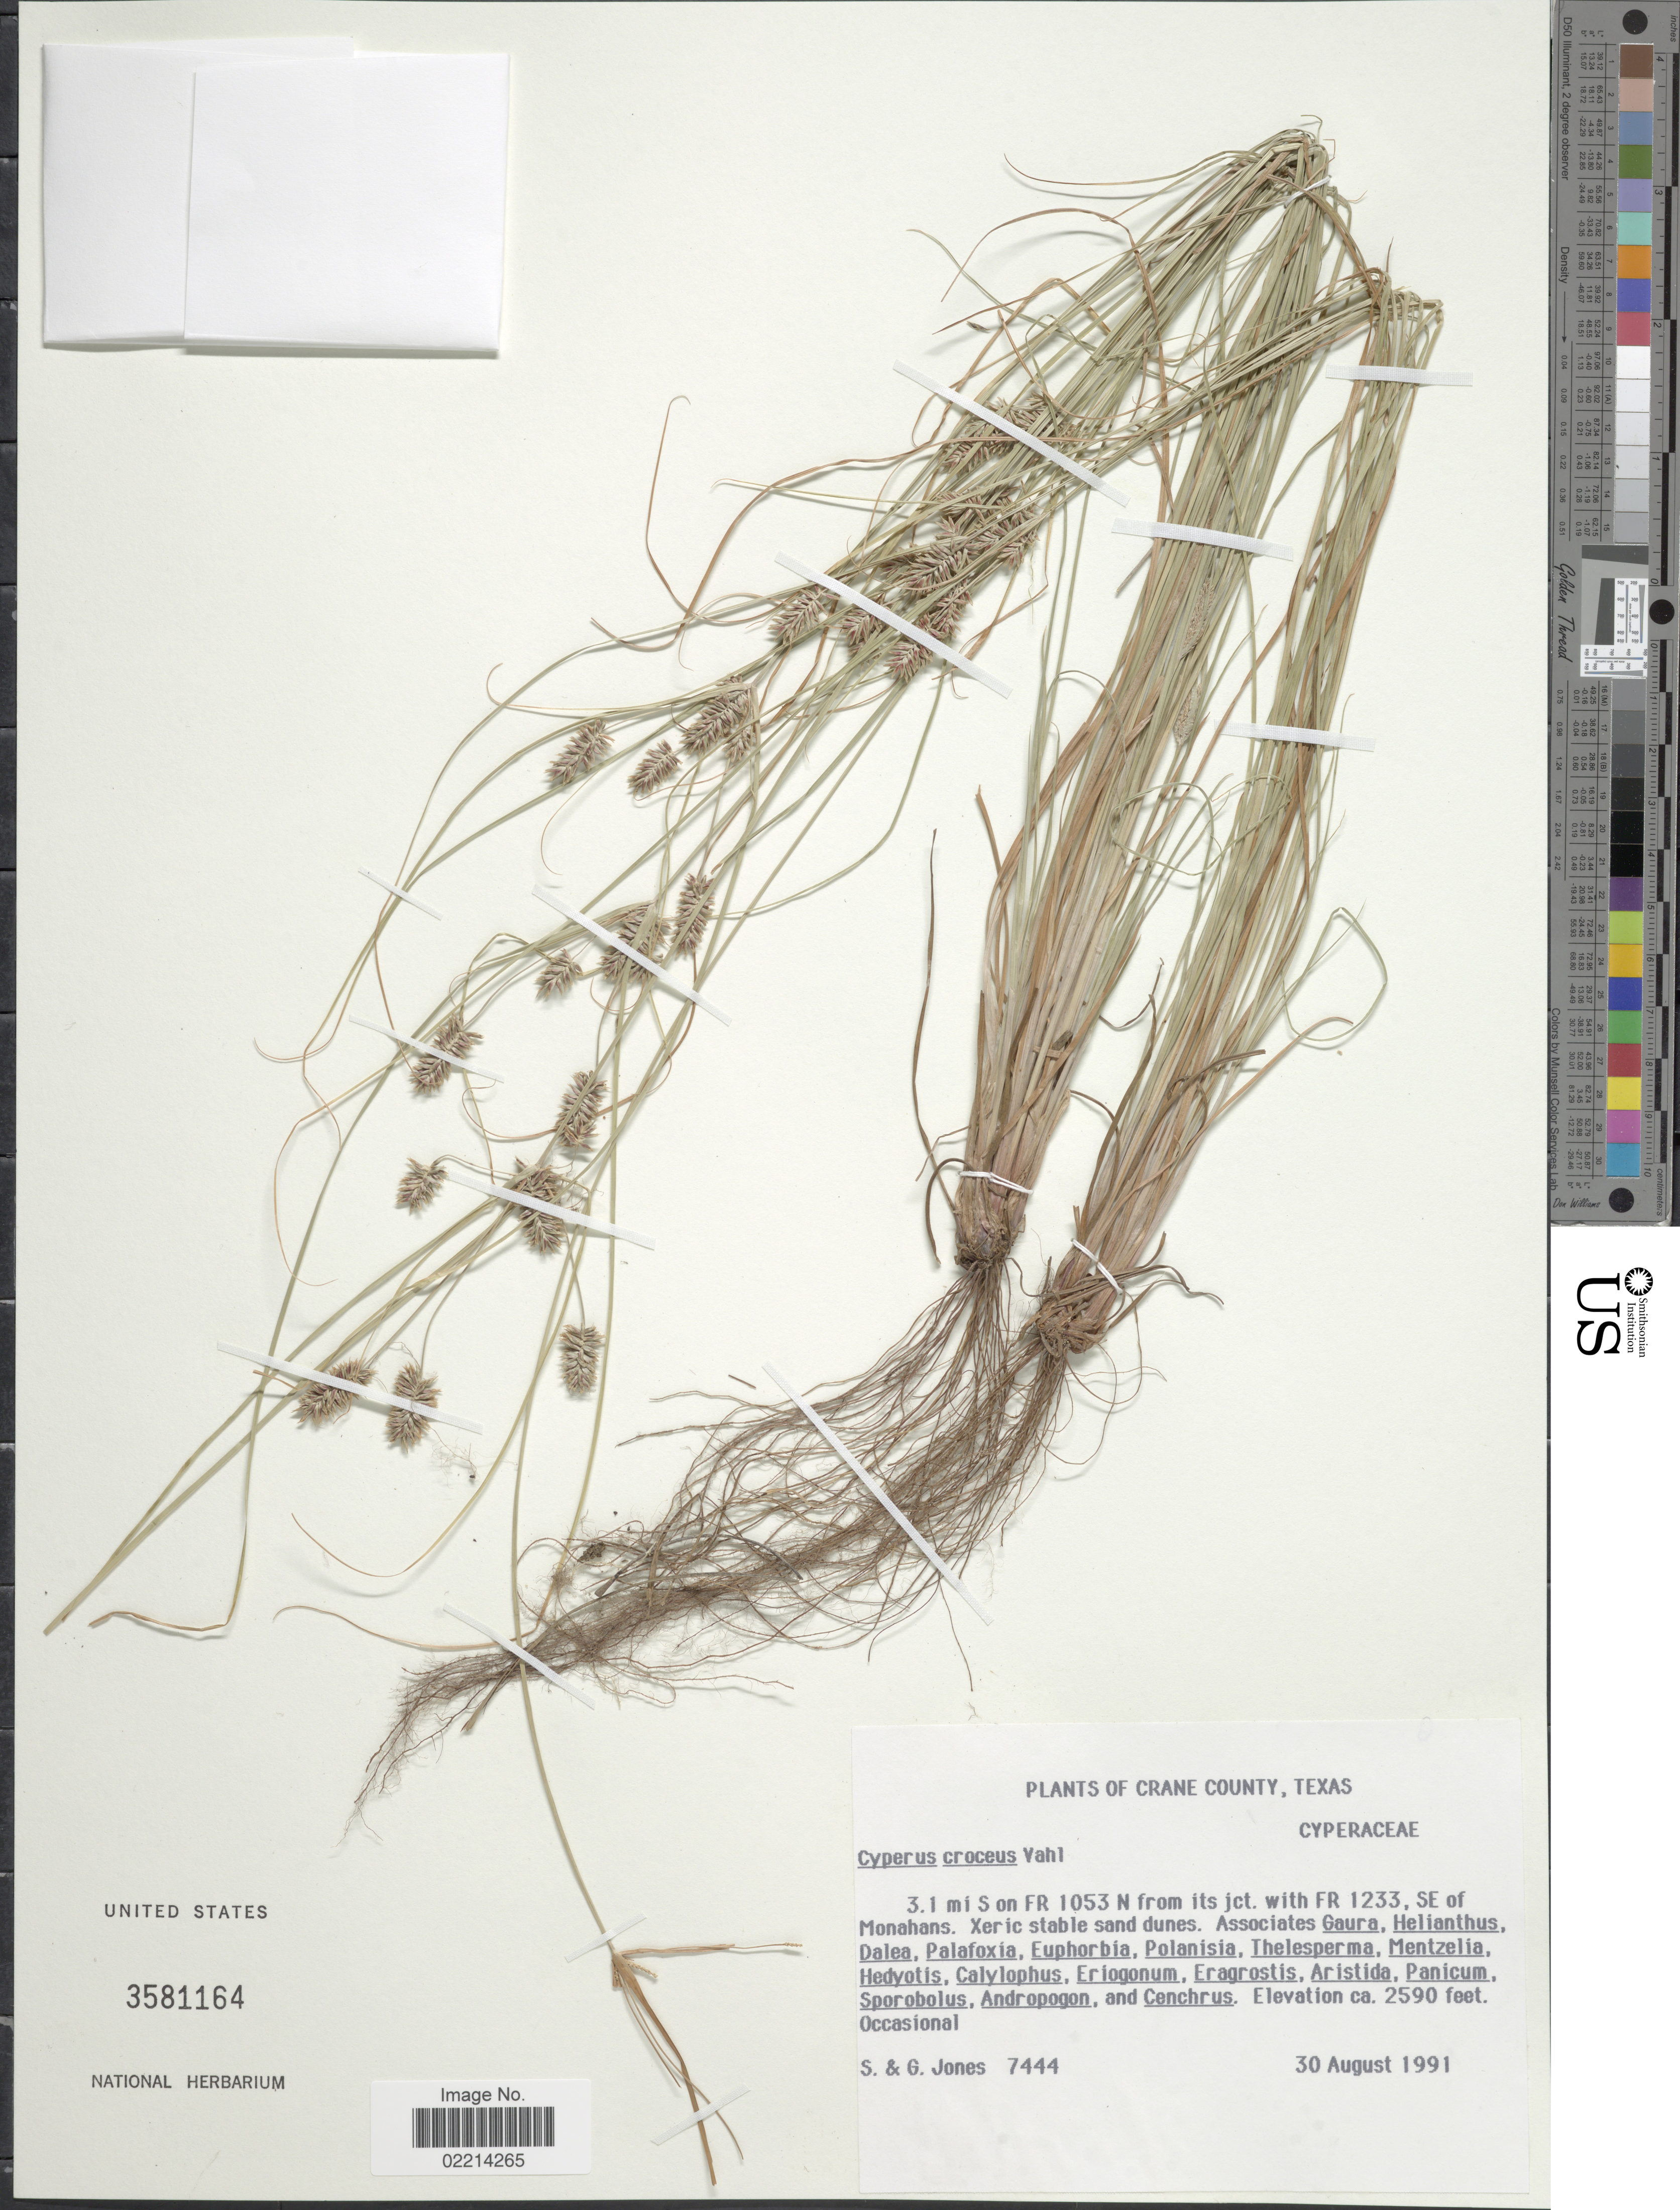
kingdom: Plantae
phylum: Tracheophyta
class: Liliopsida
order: Poales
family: Cyperaceae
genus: Cyperus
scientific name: Cyperus croceus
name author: Vahl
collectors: S. Jones & G. Jones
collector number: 7444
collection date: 1991-08-30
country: United States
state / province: Texas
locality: Crane County, 3.1 mi S on FR 1053 N from its jct with FR 1233, SE of Monahans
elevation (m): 789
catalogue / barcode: US 3581164